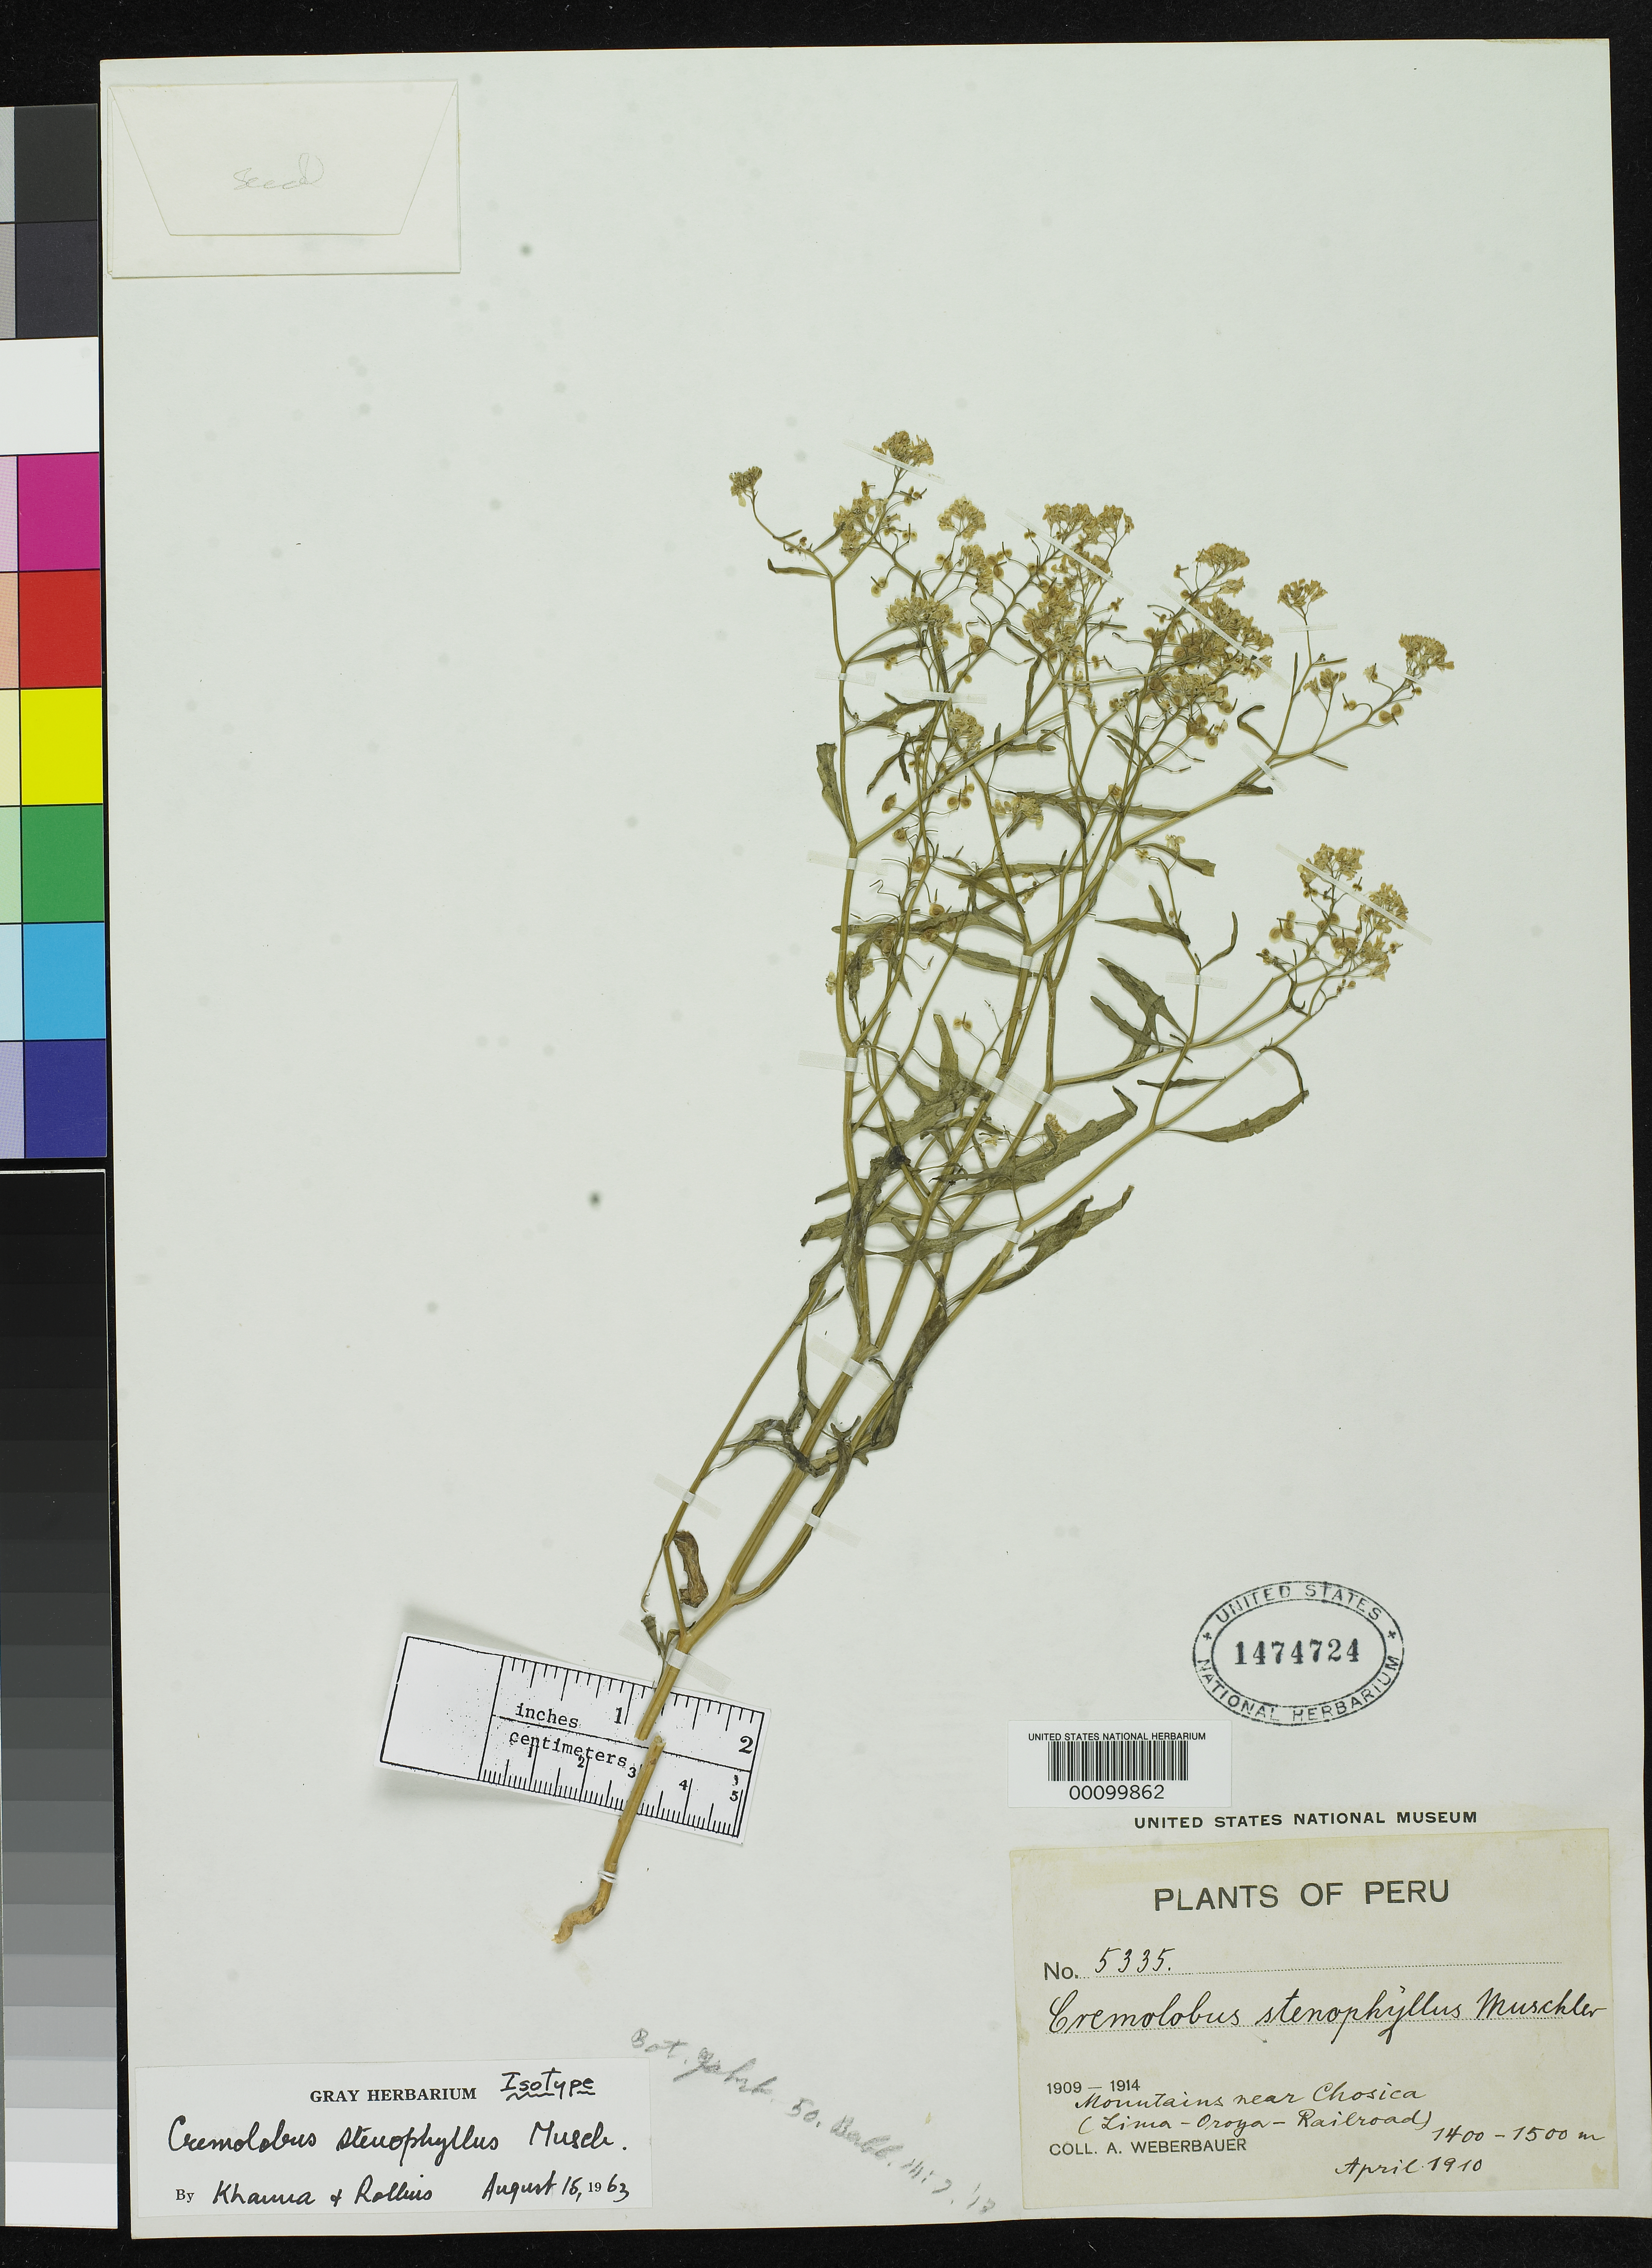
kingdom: Plantae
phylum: Tracheophyta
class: Magnoliopsida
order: Brassicales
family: Brassicaceae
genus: Cremolobus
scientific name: Cremolobus stenophyllus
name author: Muschl.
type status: Isotype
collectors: A. Weberbauer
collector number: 5335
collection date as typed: Apr 1910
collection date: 1910-04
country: Peru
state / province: Lima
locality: Near Chosica.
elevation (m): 1400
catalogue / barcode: US 1474724